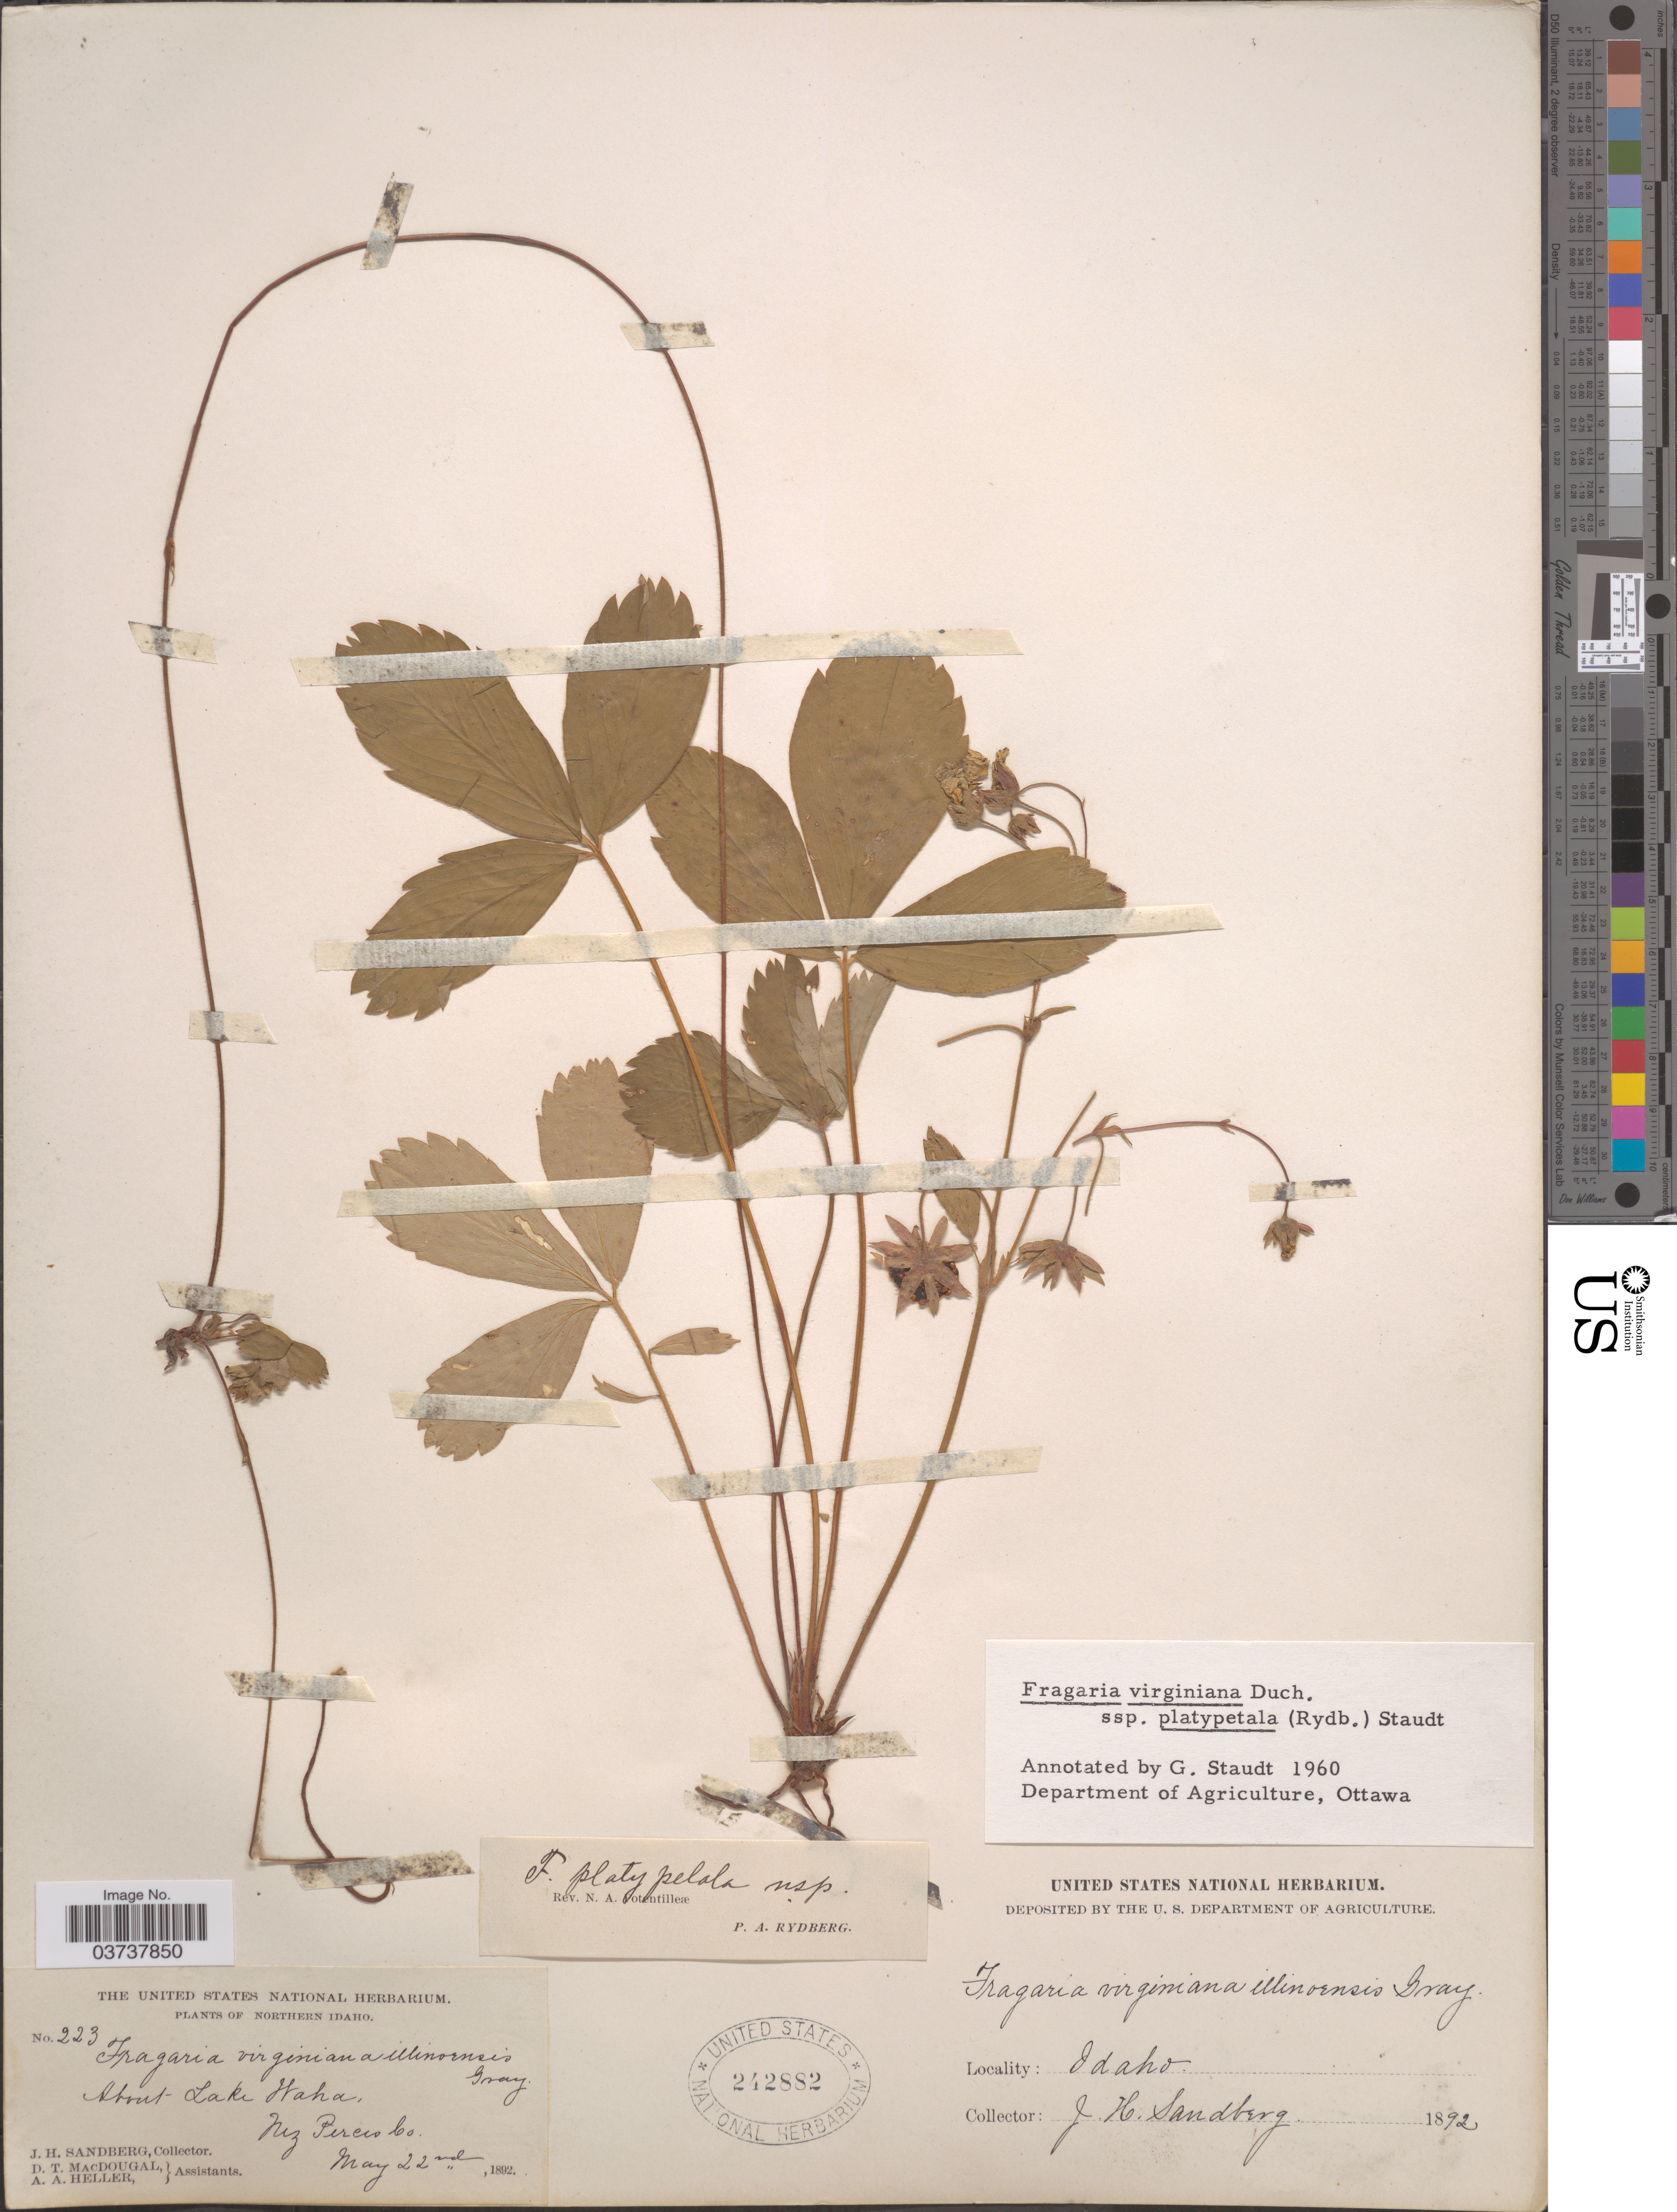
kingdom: Plantae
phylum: Tracheophyta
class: Magnoliopsida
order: Rosales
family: Rosaceae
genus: Fragaria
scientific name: Fragaria virginiana subsp. platypetala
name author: (Rydb.) Staudt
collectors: J. H. Sandberg, D. T. MacDougal & A. A. Heller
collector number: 223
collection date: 1892-05-22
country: United States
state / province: Idaho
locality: Northern Idaho. About Lake Waha. Nez Perces Co.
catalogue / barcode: US 242882